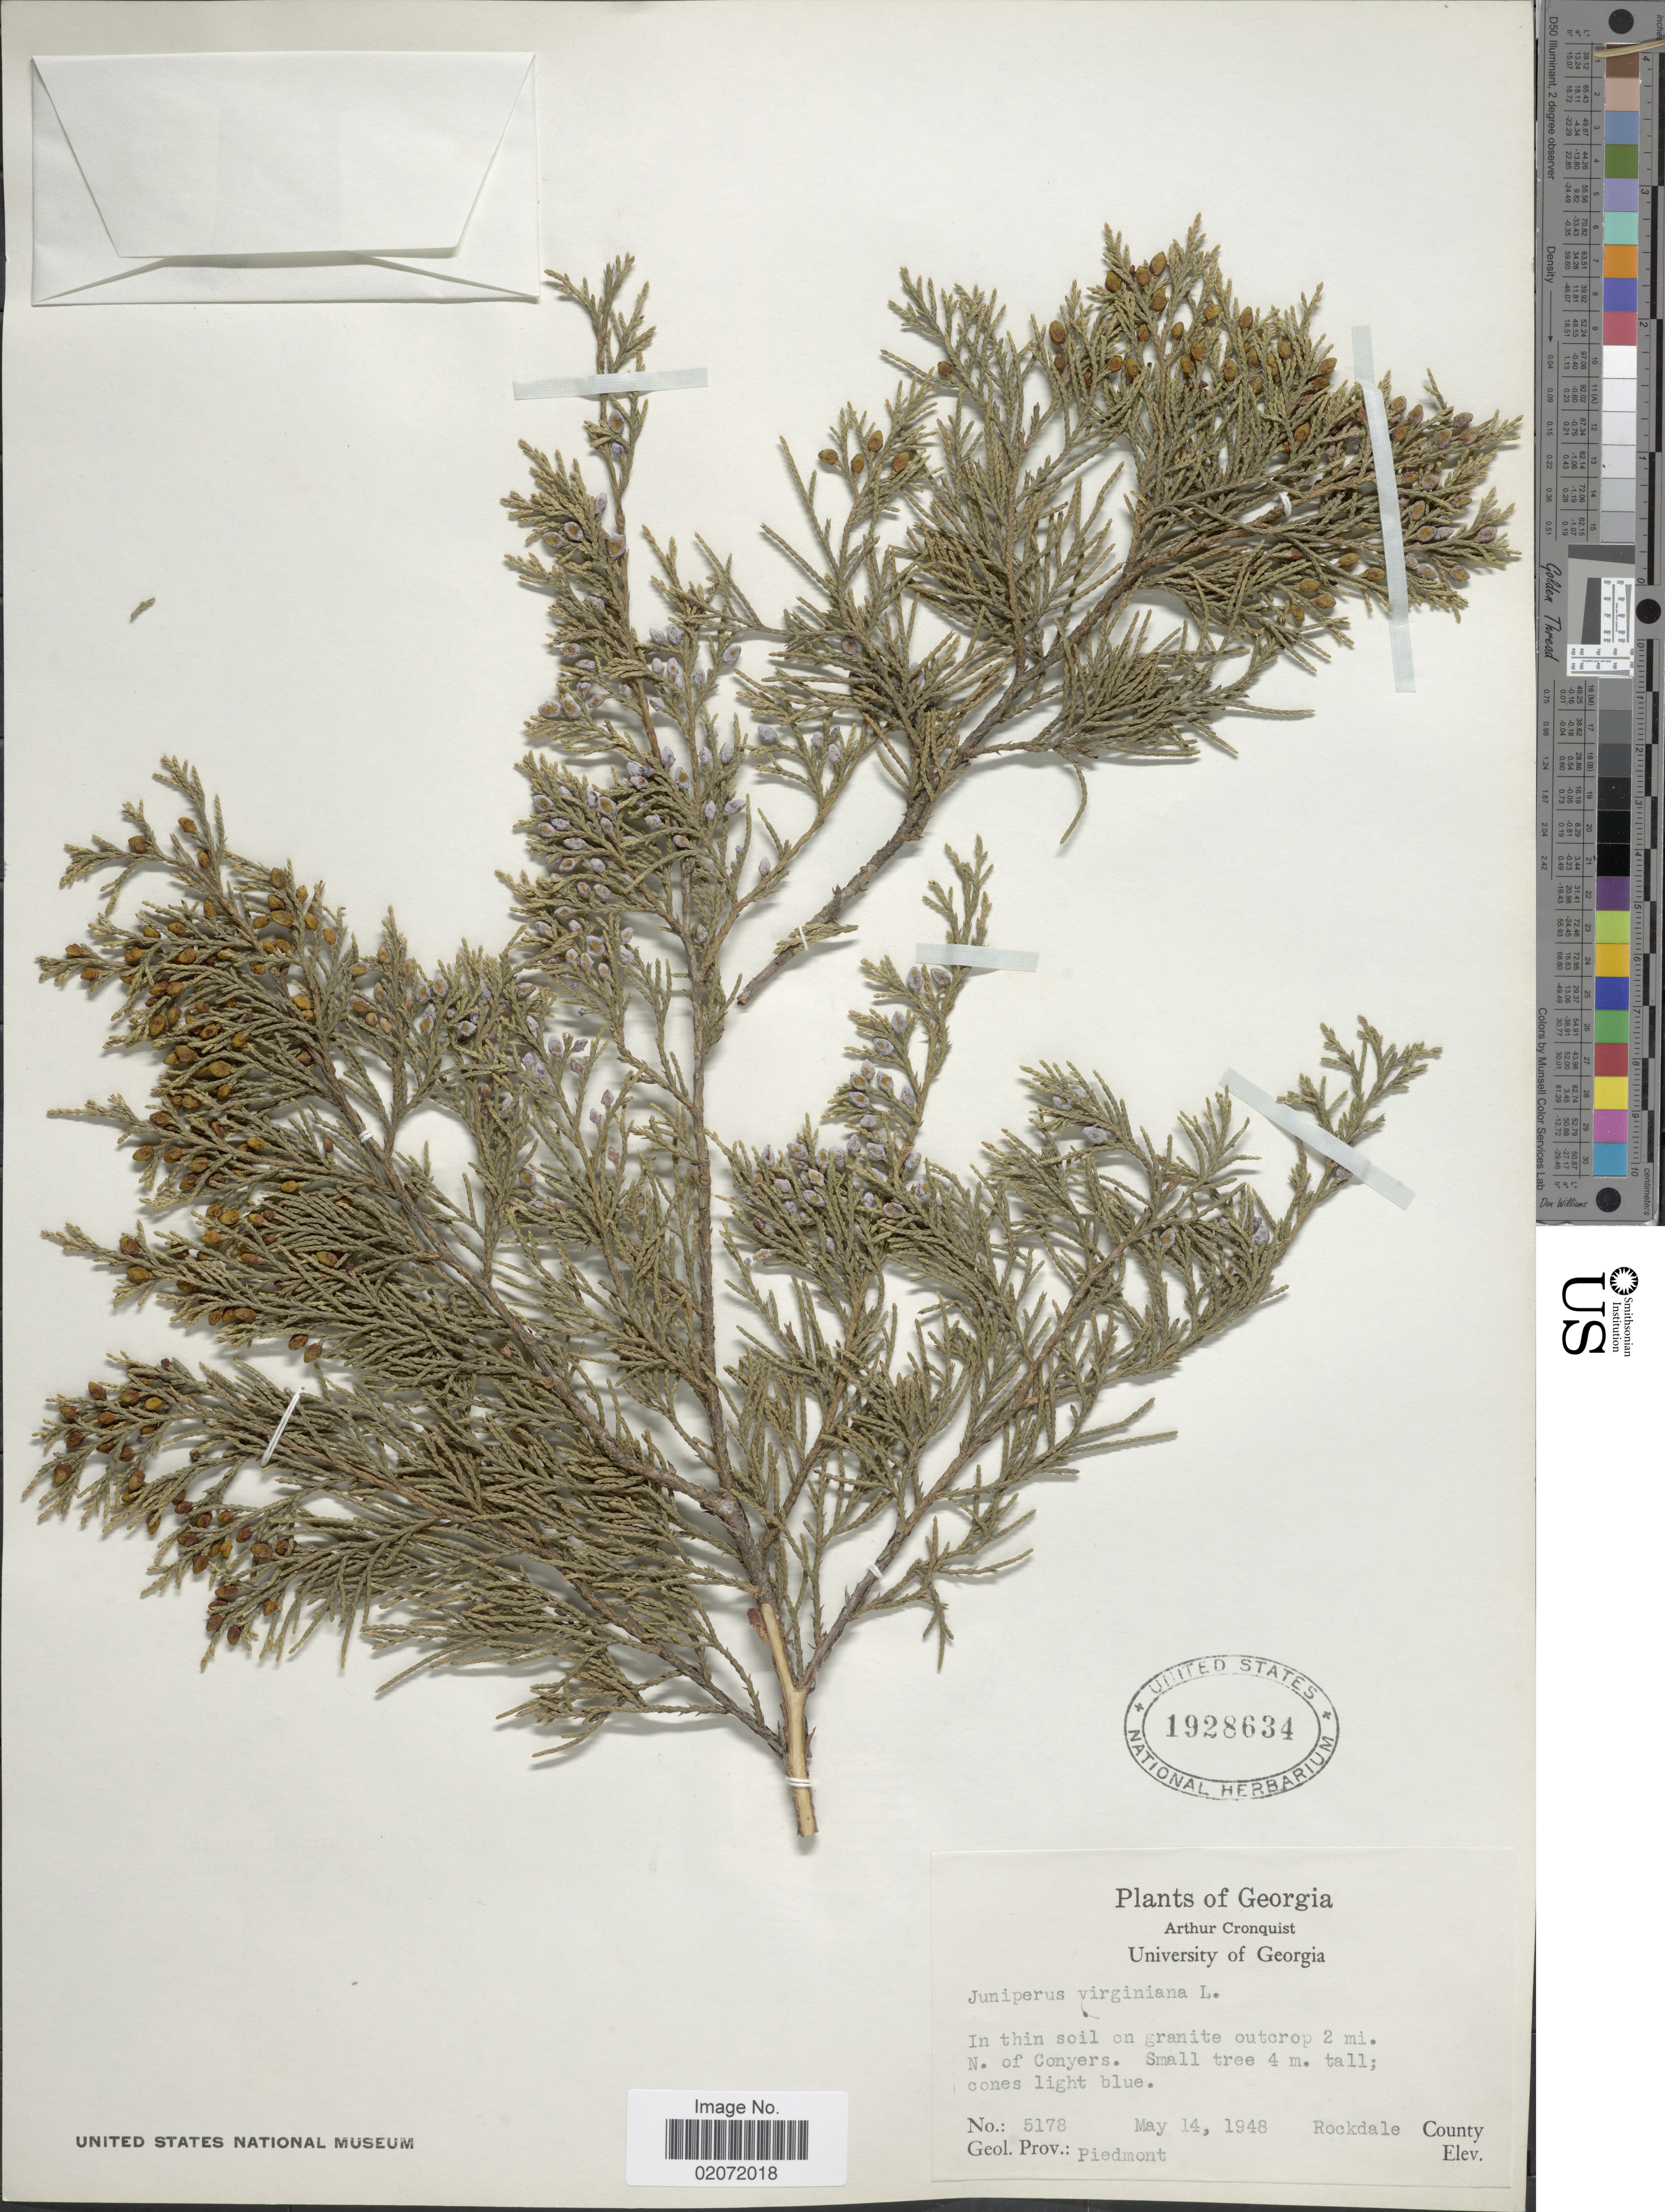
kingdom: Plantae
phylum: Tracheophyta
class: Pinopsida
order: Pinales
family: Cupressaceae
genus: Juniperus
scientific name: Juniperus virginiana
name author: L.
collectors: A. J. Cronquist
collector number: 5178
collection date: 1948-05-14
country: United States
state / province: Georgia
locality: Outcrop 2 mi. N. of Conyers, Rockdale County.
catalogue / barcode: US 1928634